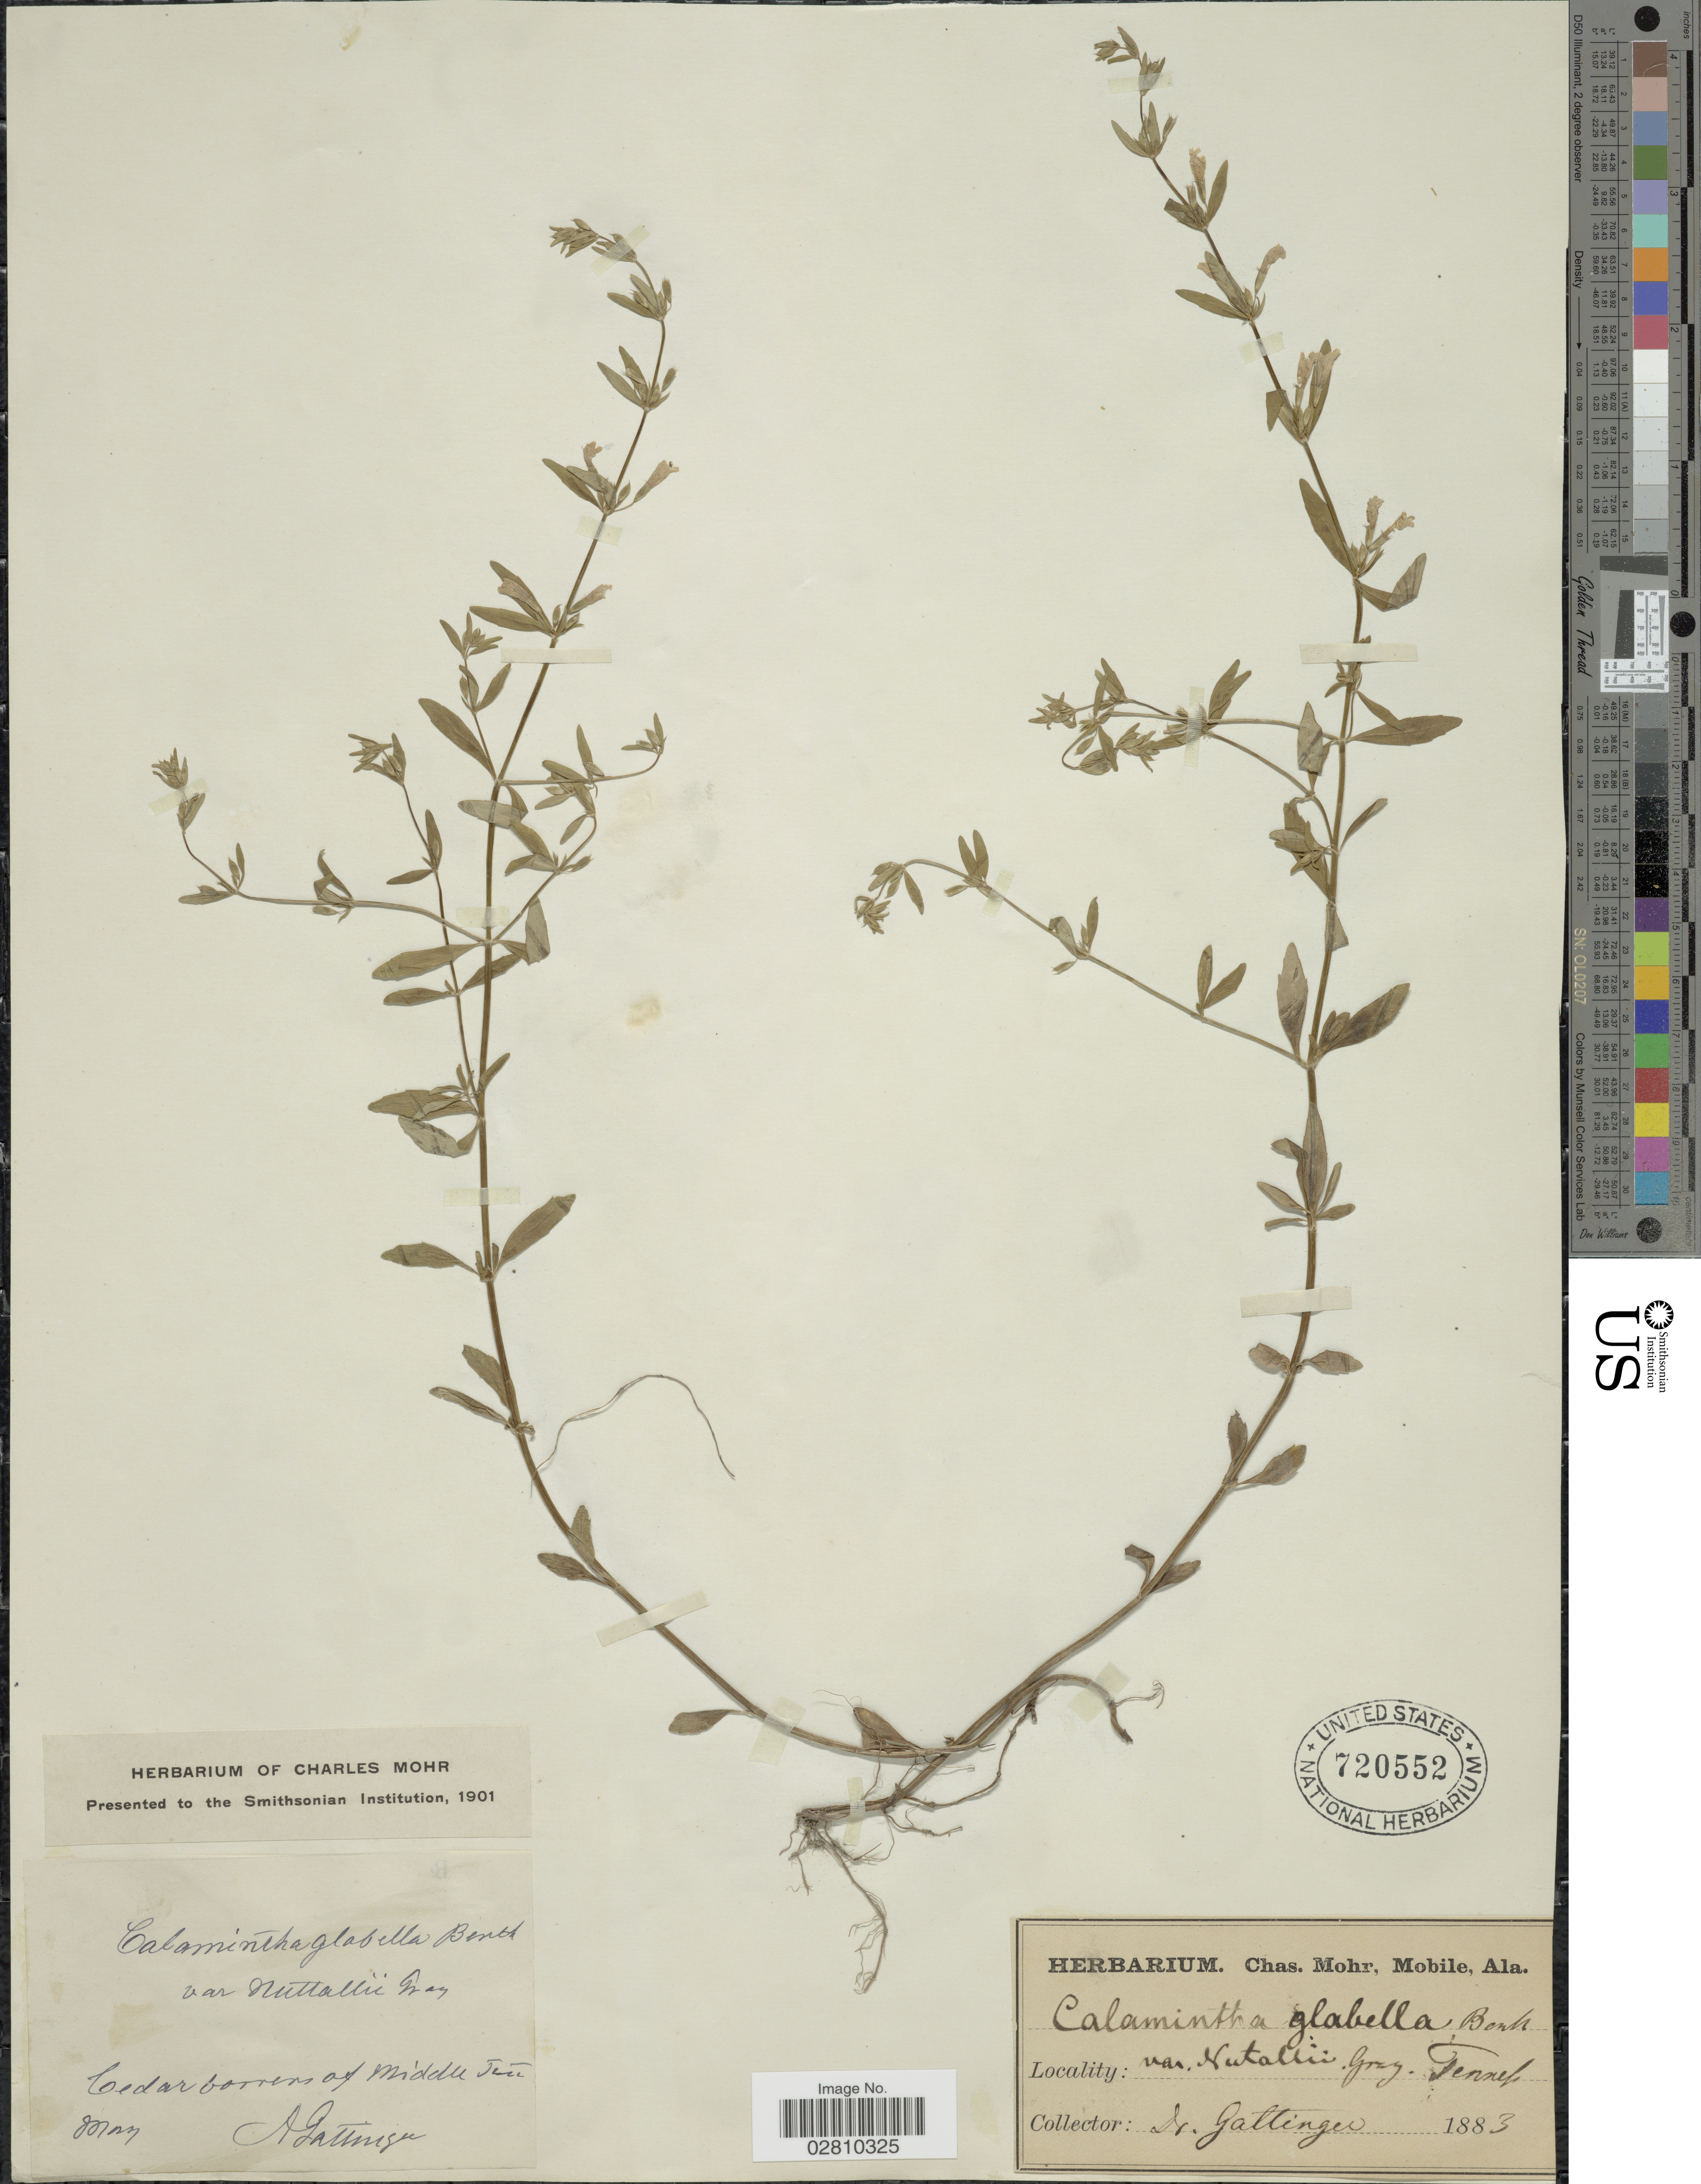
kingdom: Plantae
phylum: Tracheophyta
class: Magnoliopsida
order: Lamiales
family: Lamiaceae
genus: Clinopodium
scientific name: Clinopodium glabellum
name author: (Michx.) Kuntze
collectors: A. Gattinger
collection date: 1833-05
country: United States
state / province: Tennessee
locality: Cedar barrens of Middle Ten.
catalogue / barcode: US 720552